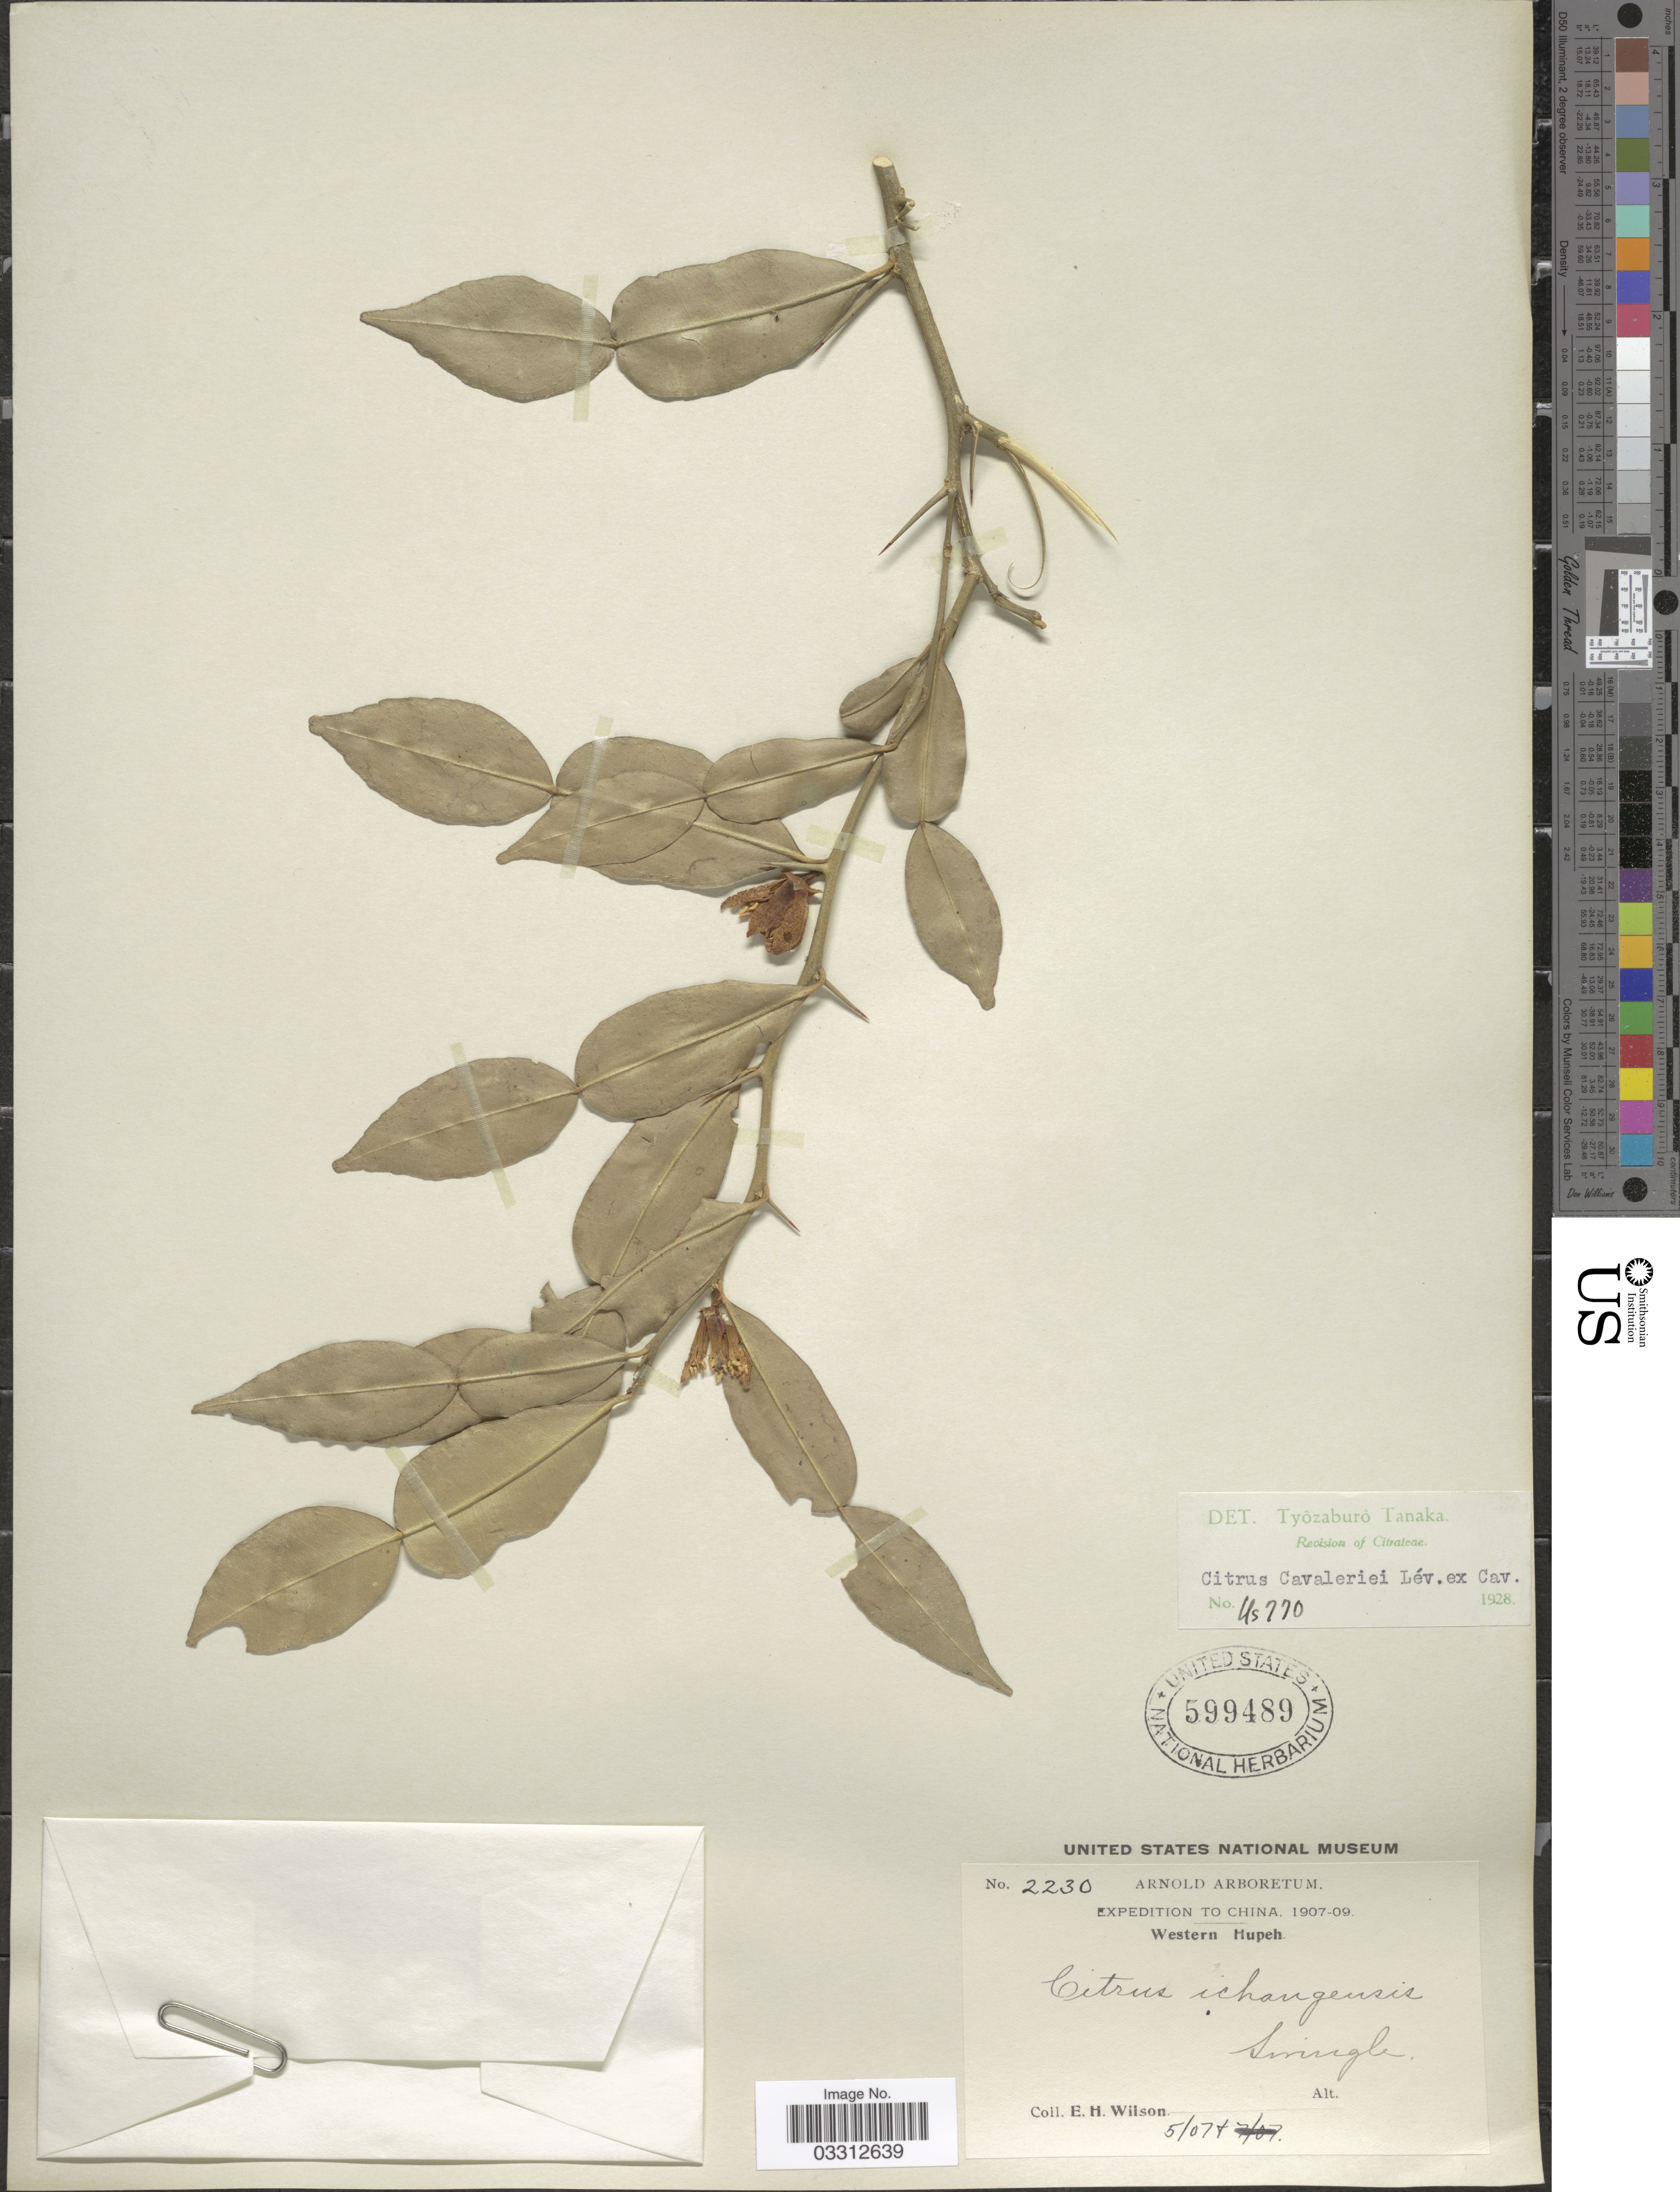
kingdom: Plantae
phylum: Tracheophyta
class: Magnoliopsida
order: Sapindales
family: Rutaceae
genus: Citrus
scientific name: Citrus cavaleriei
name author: H. Lév. ex Cavalerie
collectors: E. Wilson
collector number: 2230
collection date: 1907-05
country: China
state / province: Hubei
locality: Western Hupeh.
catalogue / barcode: US 599489